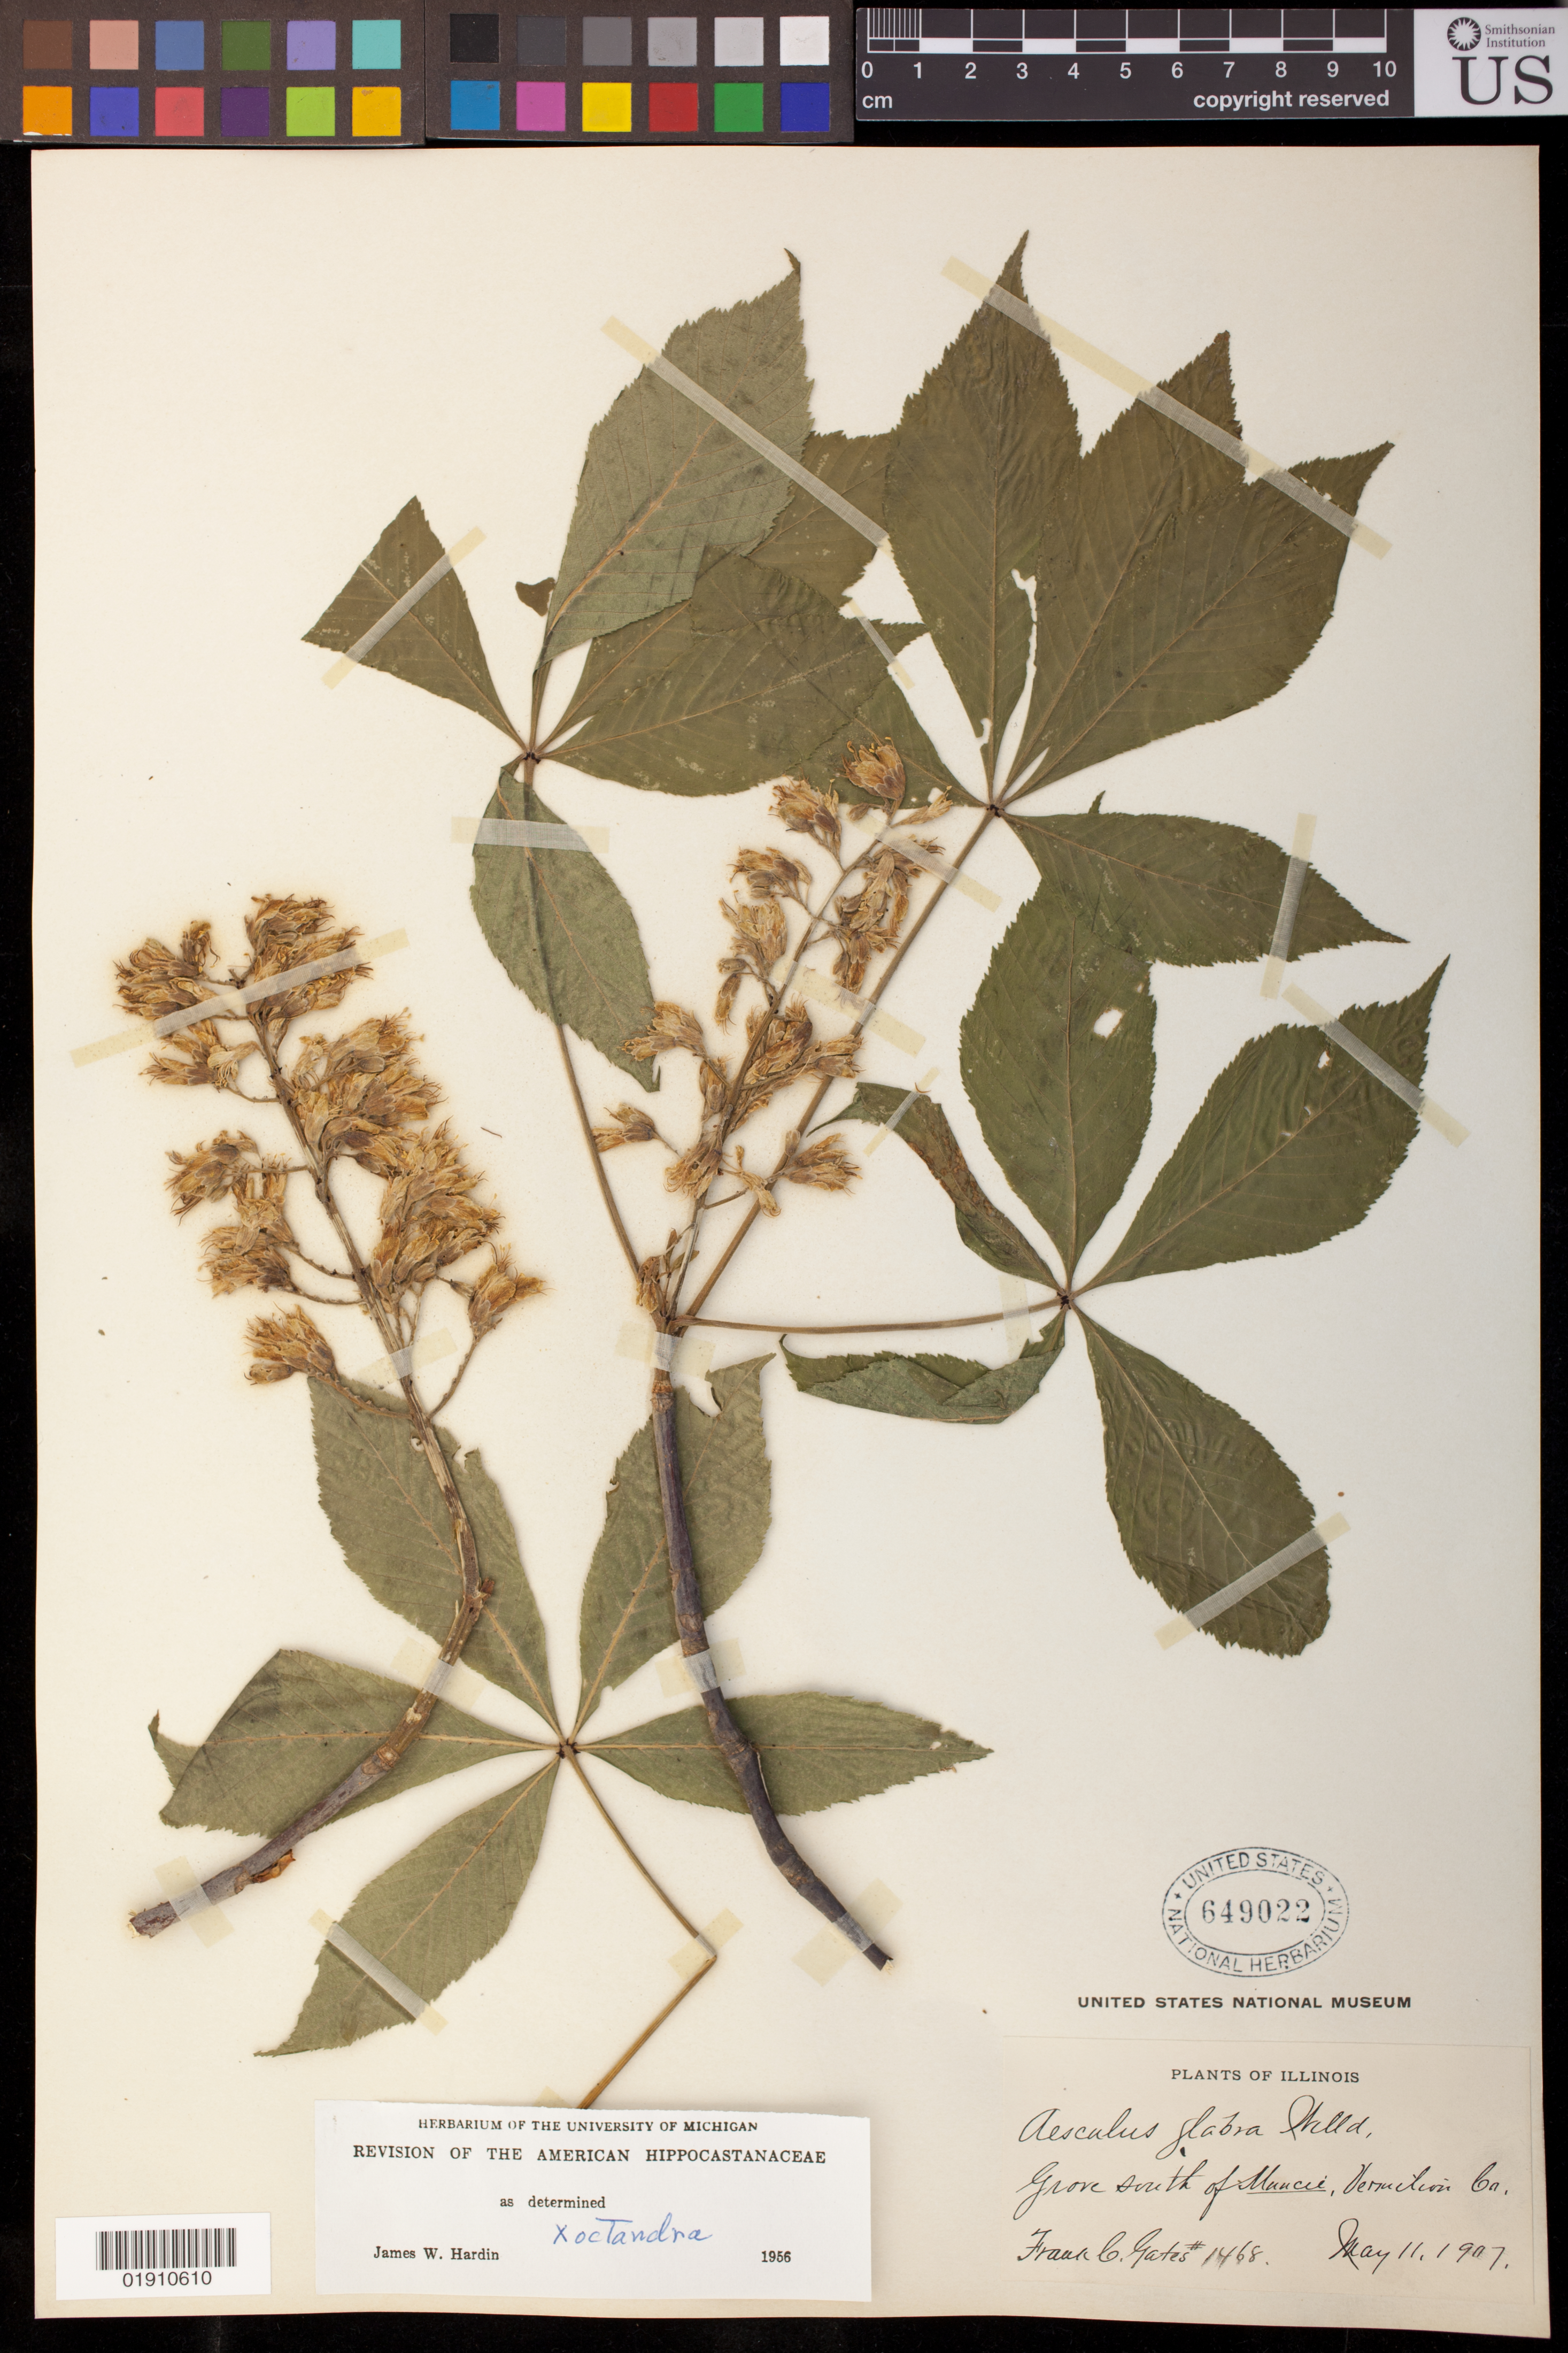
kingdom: Plantae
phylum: Tracheophyta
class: Magnoliopsida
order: Sapindales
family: Sapindaceae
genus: Aesculus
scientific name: Aesculus glabra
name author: Willd.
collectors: F. C. Gates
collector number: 1468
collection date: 1907-05-11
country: United States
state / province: Illinois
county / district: Vermilion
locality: Grove south of Muncie.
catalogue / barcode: US 649022